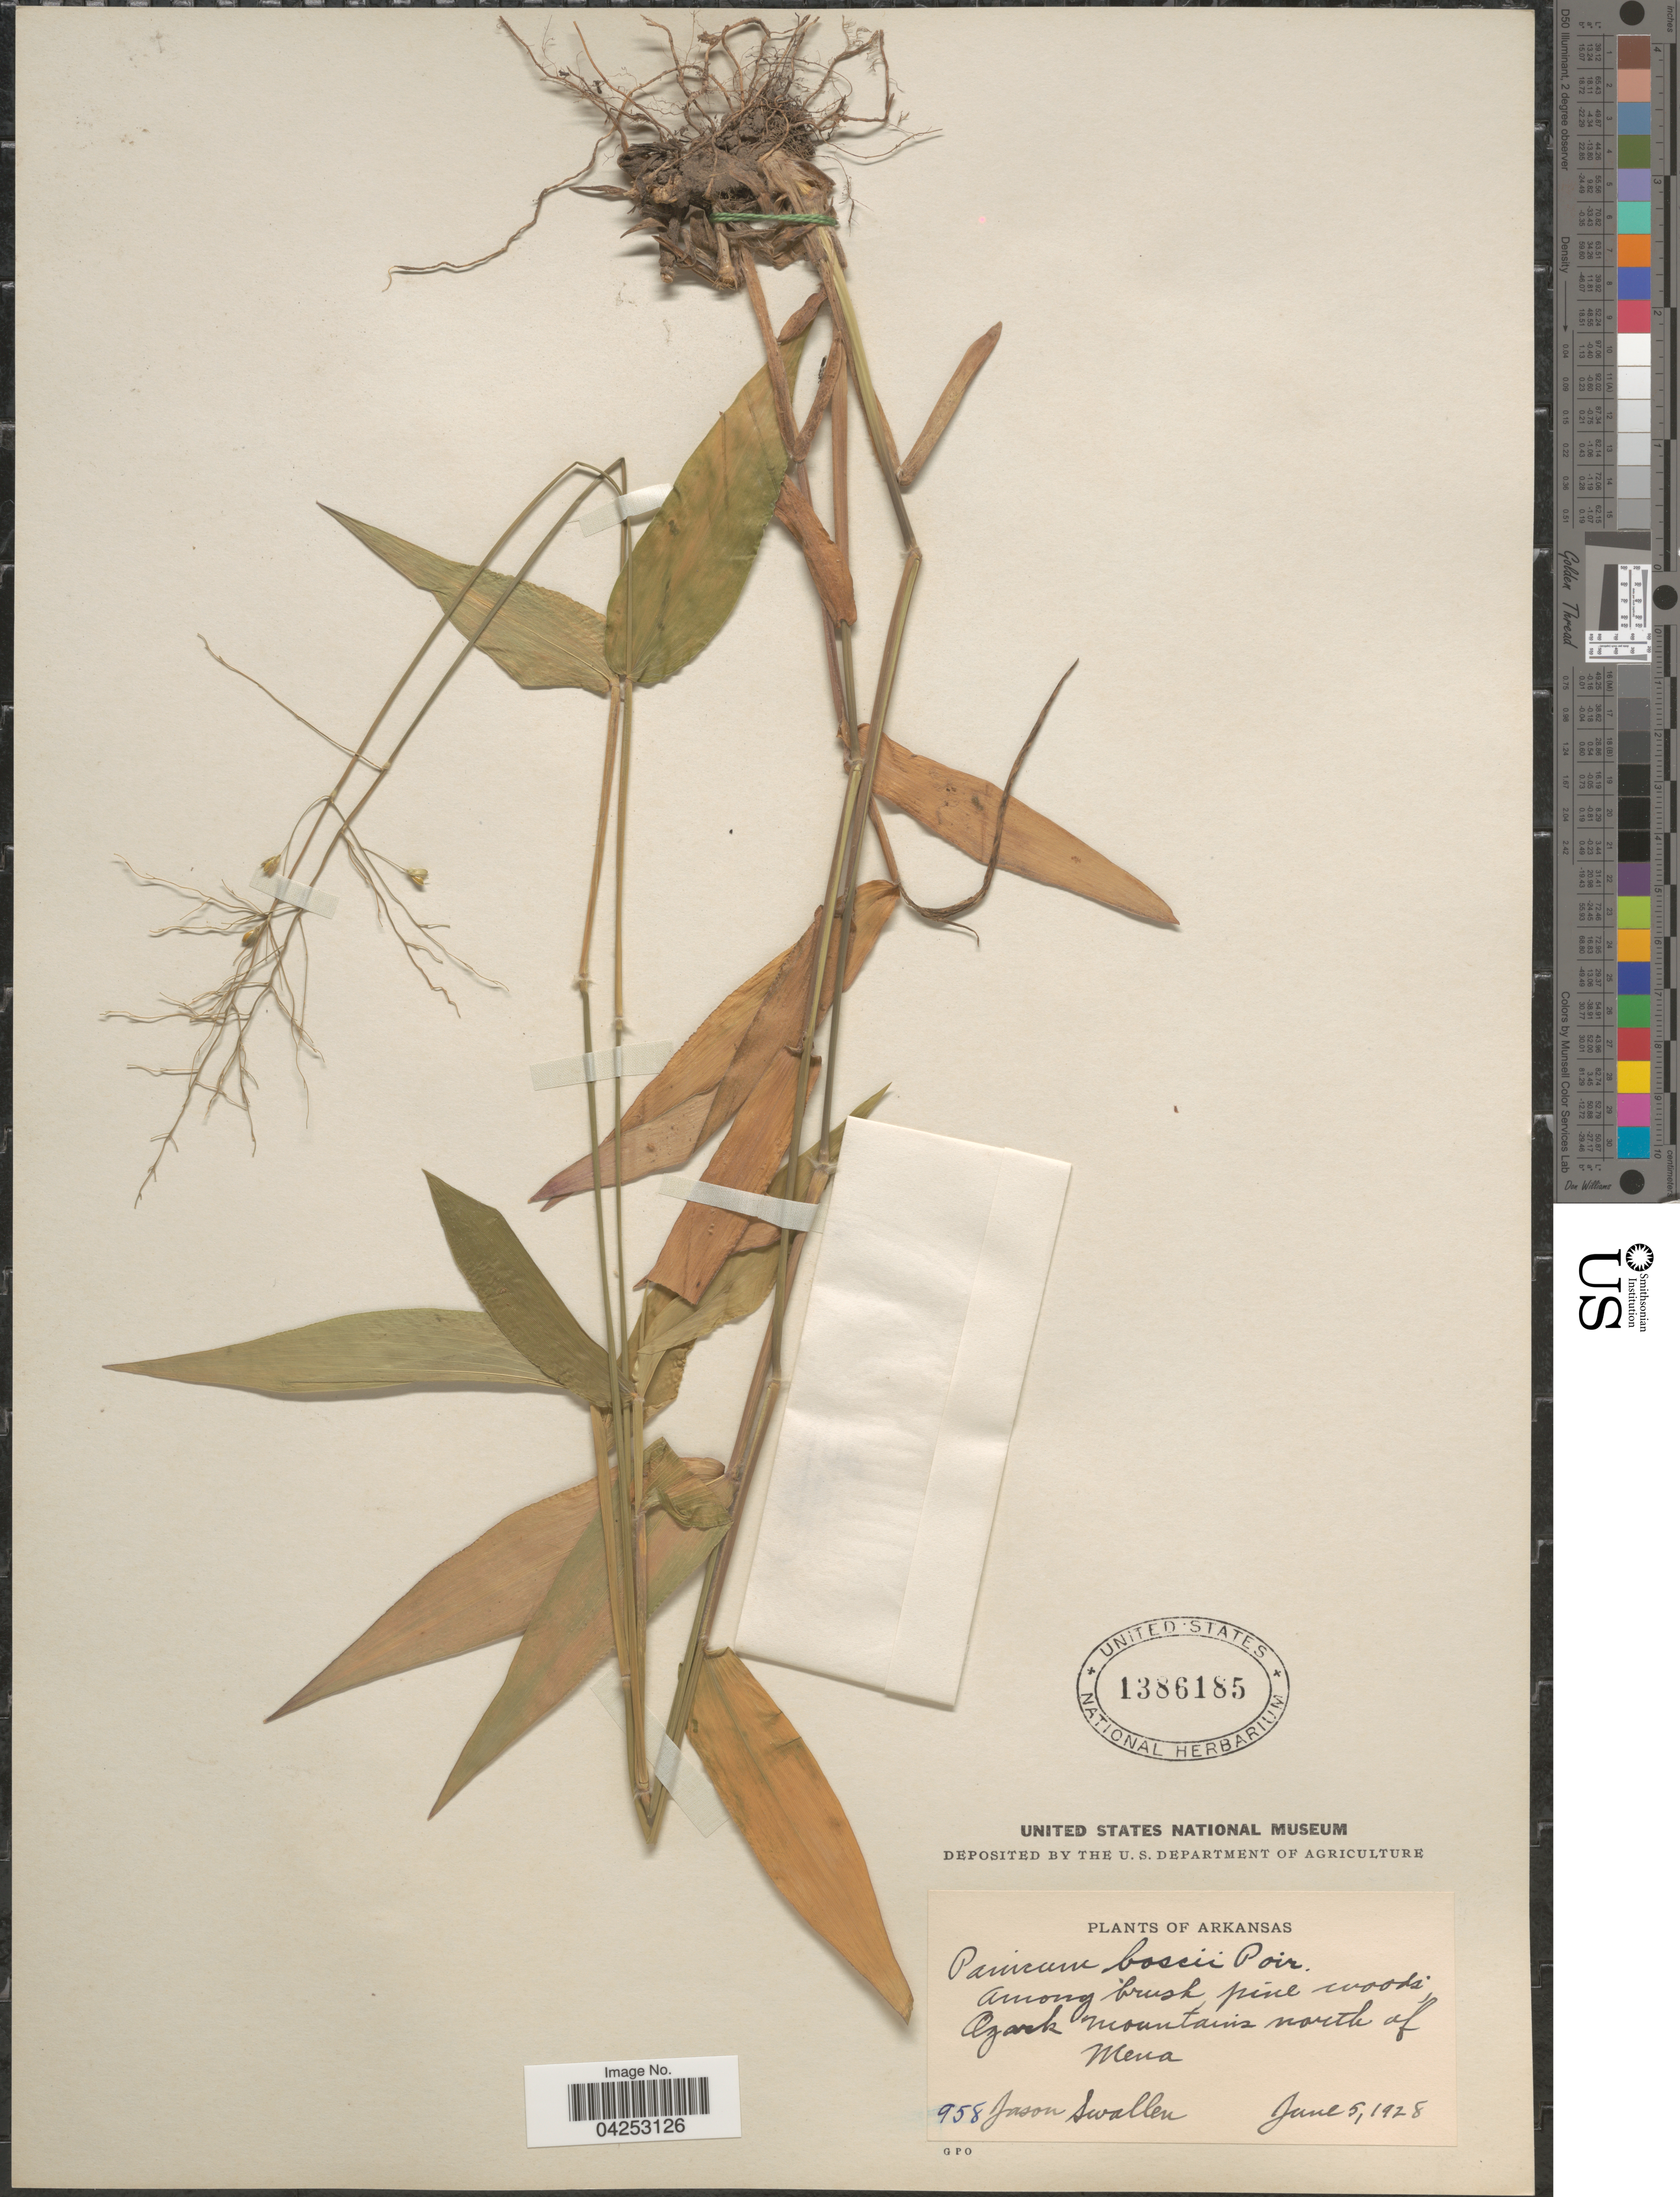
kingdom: Plantae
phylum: Tracheophyta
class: Liliopsida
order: Poales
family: Poaceae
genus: Dichanthelium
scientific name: Dichanthelium boscii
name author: (Poir.) Gould & C.A. Clark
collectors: J. R. Swallen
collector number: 958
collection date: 1928-06-05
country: United States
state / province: Arkansas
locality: Among brush pine woods Ozark Mountains north of Mena.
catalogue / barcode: US 1386185